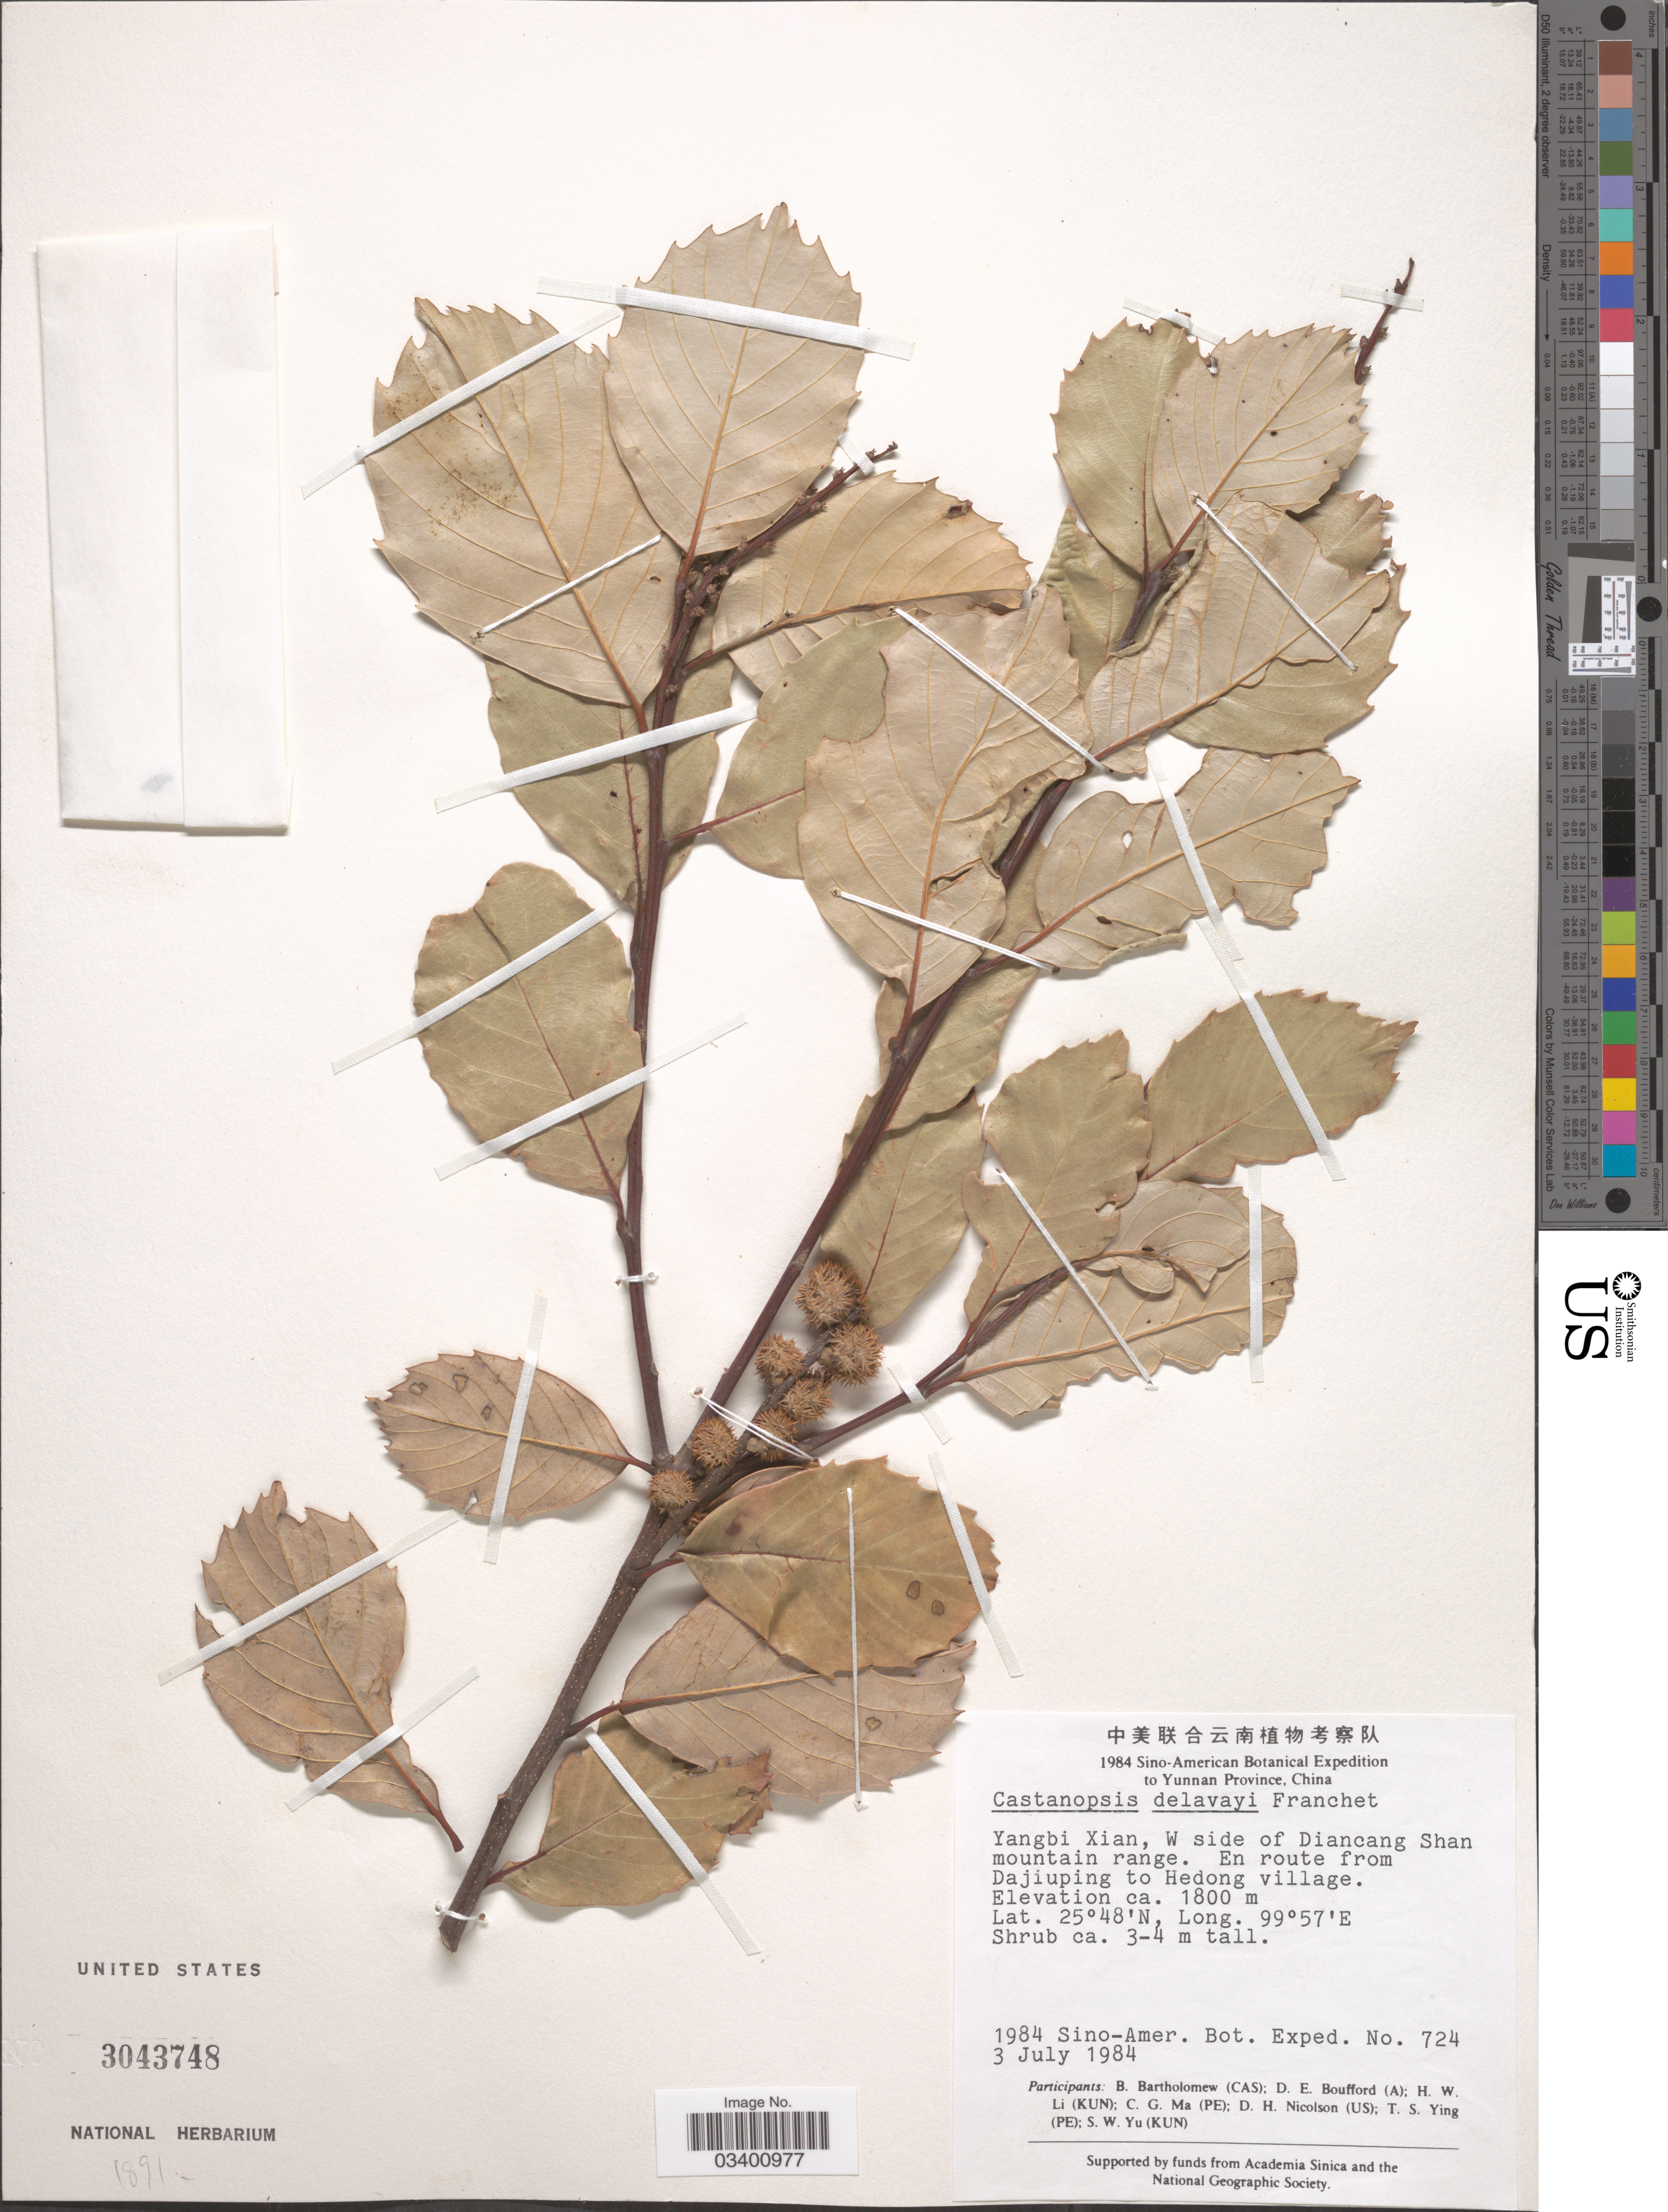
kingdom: Plantae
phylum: Tracheophyta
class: Magnoliopsida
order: Fagales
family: Fagaceae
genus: Castanopsis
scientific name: Castanopsis delavayi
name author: Franch.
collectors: Sino-Amer. Bot. Exped. 1984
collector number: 724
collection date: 1984-07-03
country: China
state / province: Yunnan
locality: Yangbi Xian, W side of Diancang Shan mountain range. En route from Dajiuping to Hedong village.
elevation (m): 1800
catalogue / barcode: US 3043748